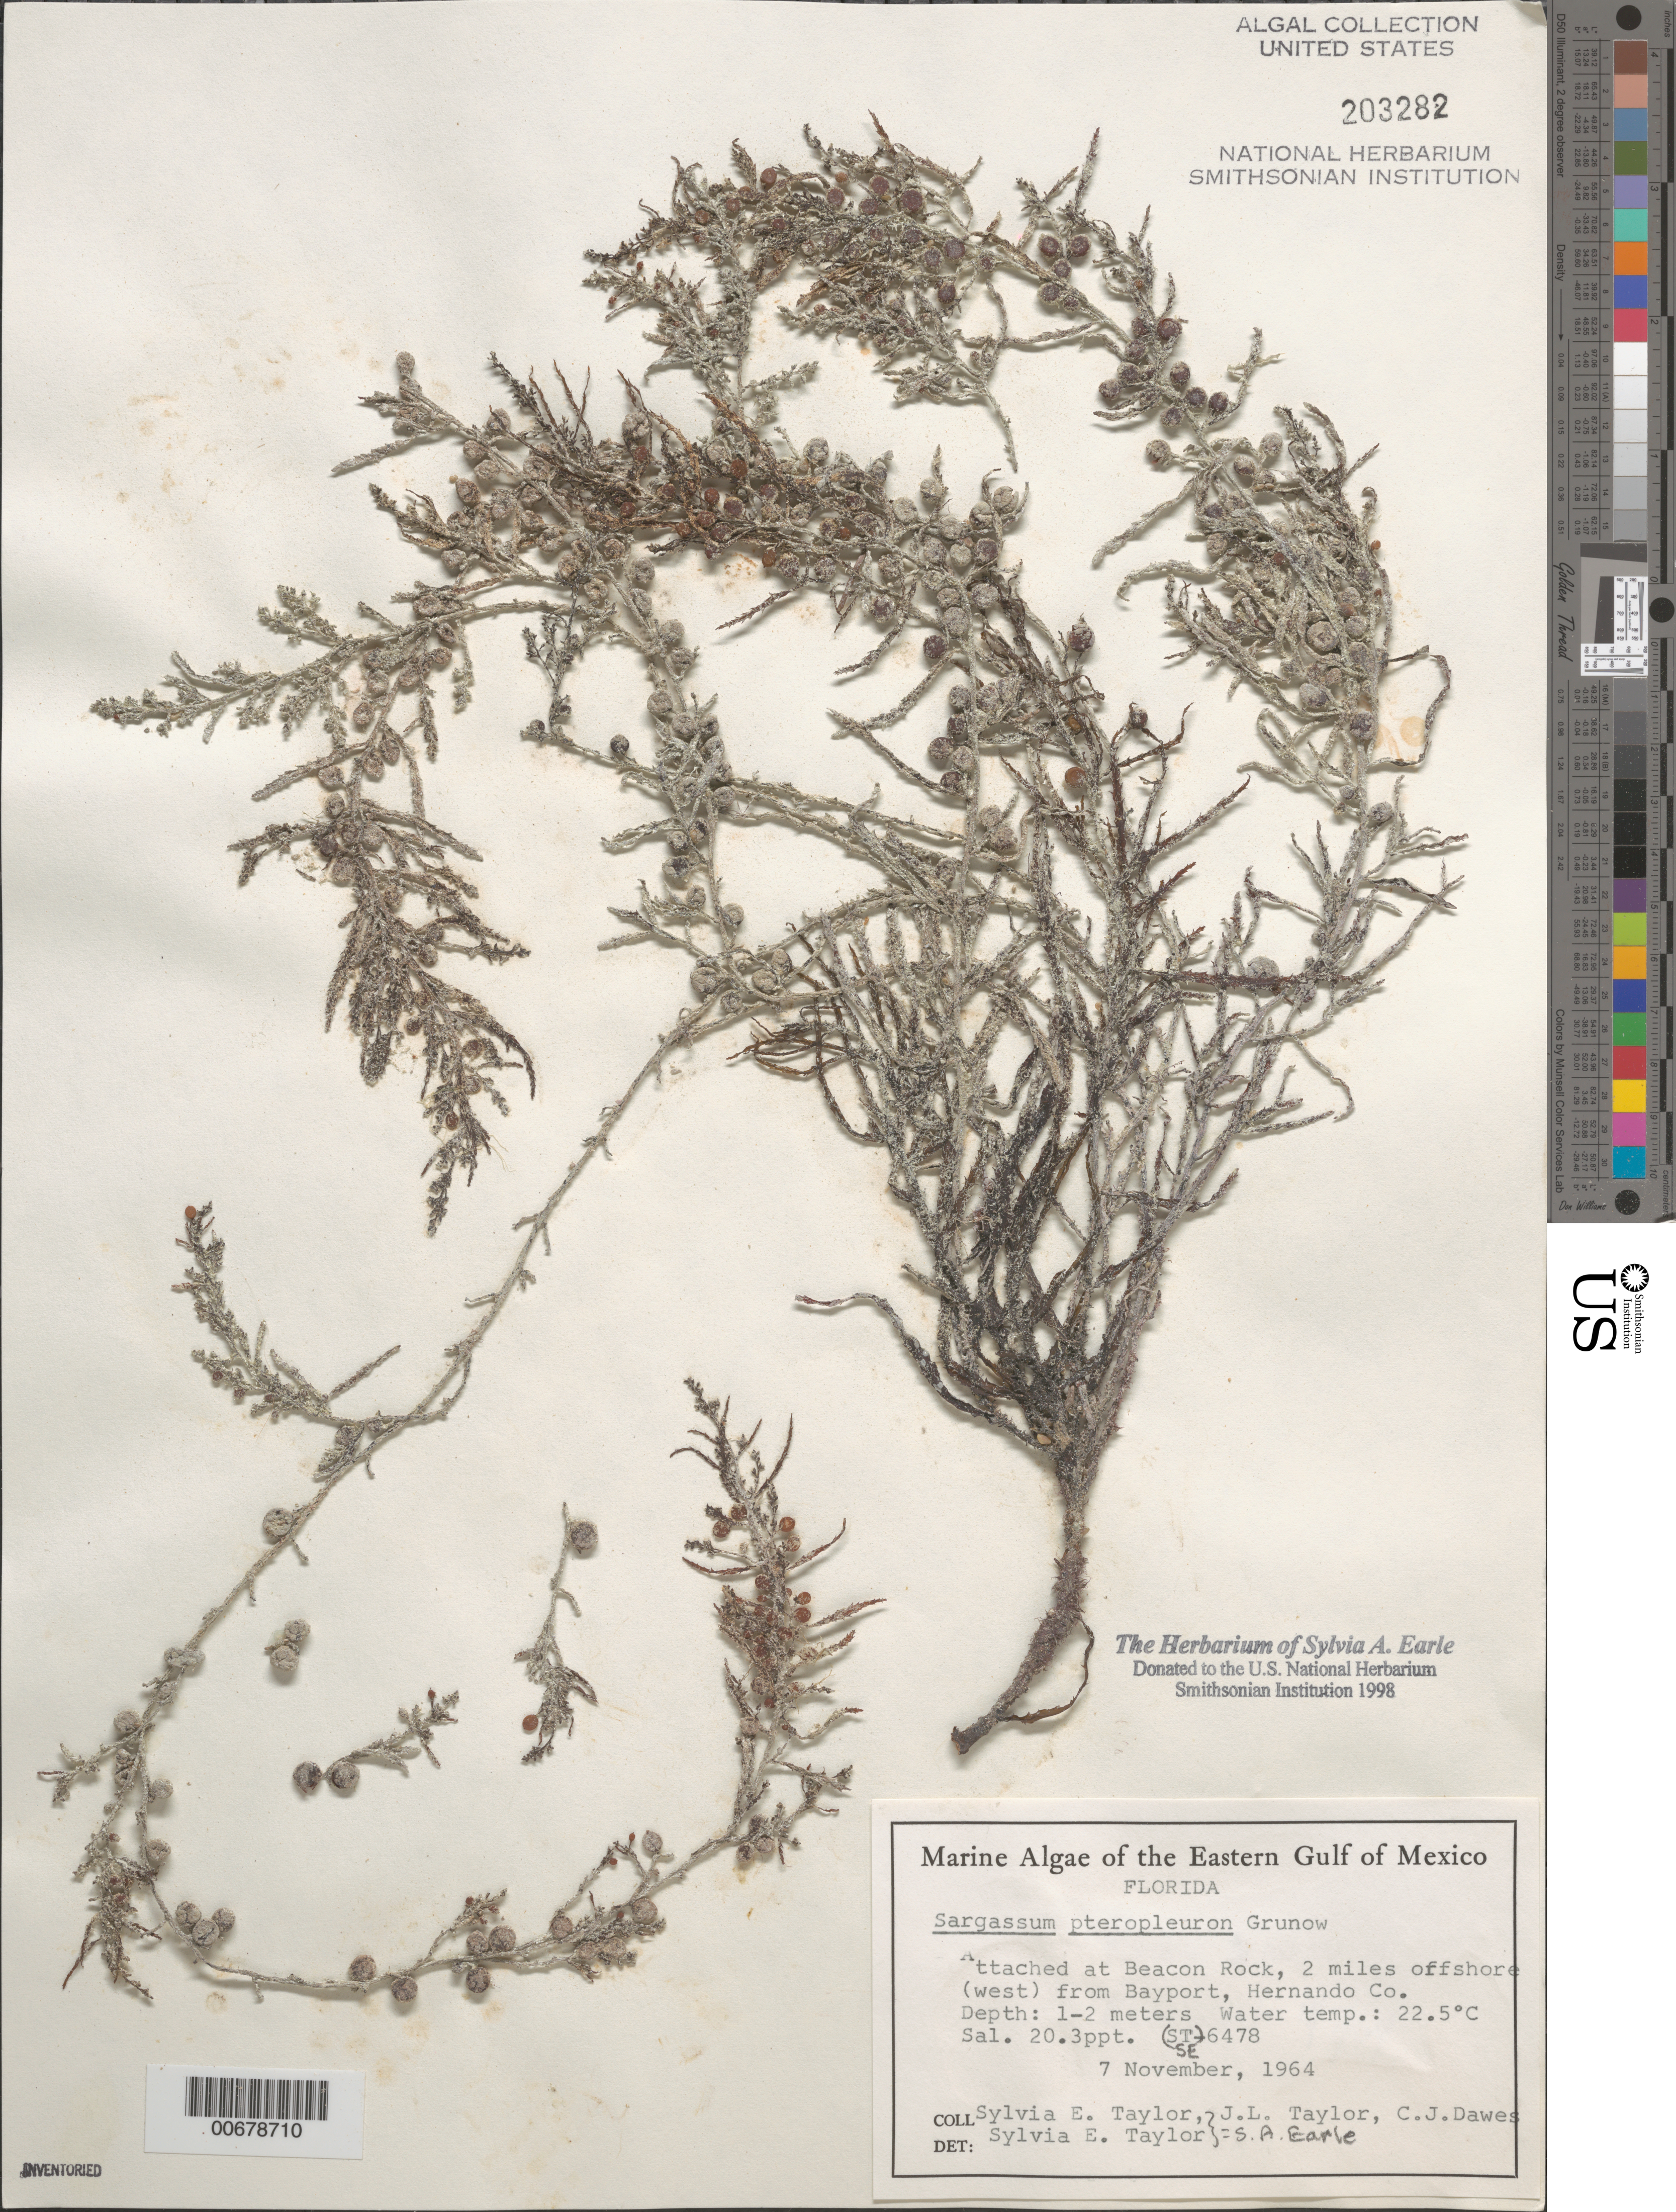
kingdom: Chromista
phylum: Ochrophyta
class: Phaeophyceae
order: Fucales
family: Sargassaceae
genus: Sargassum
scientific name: Sargassum pteropleuron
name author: Grunow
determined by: Earle, S. A.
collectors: S. A. Earle, J. L. Taylor & C. Dawes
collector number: SE 6478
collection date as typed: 07 Nov 1964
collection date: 1964-11-07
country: United States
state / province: Florida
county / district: Hernando County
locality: Beacon Rock, 2 miles off (west) from Bayport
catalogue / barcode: US 203282